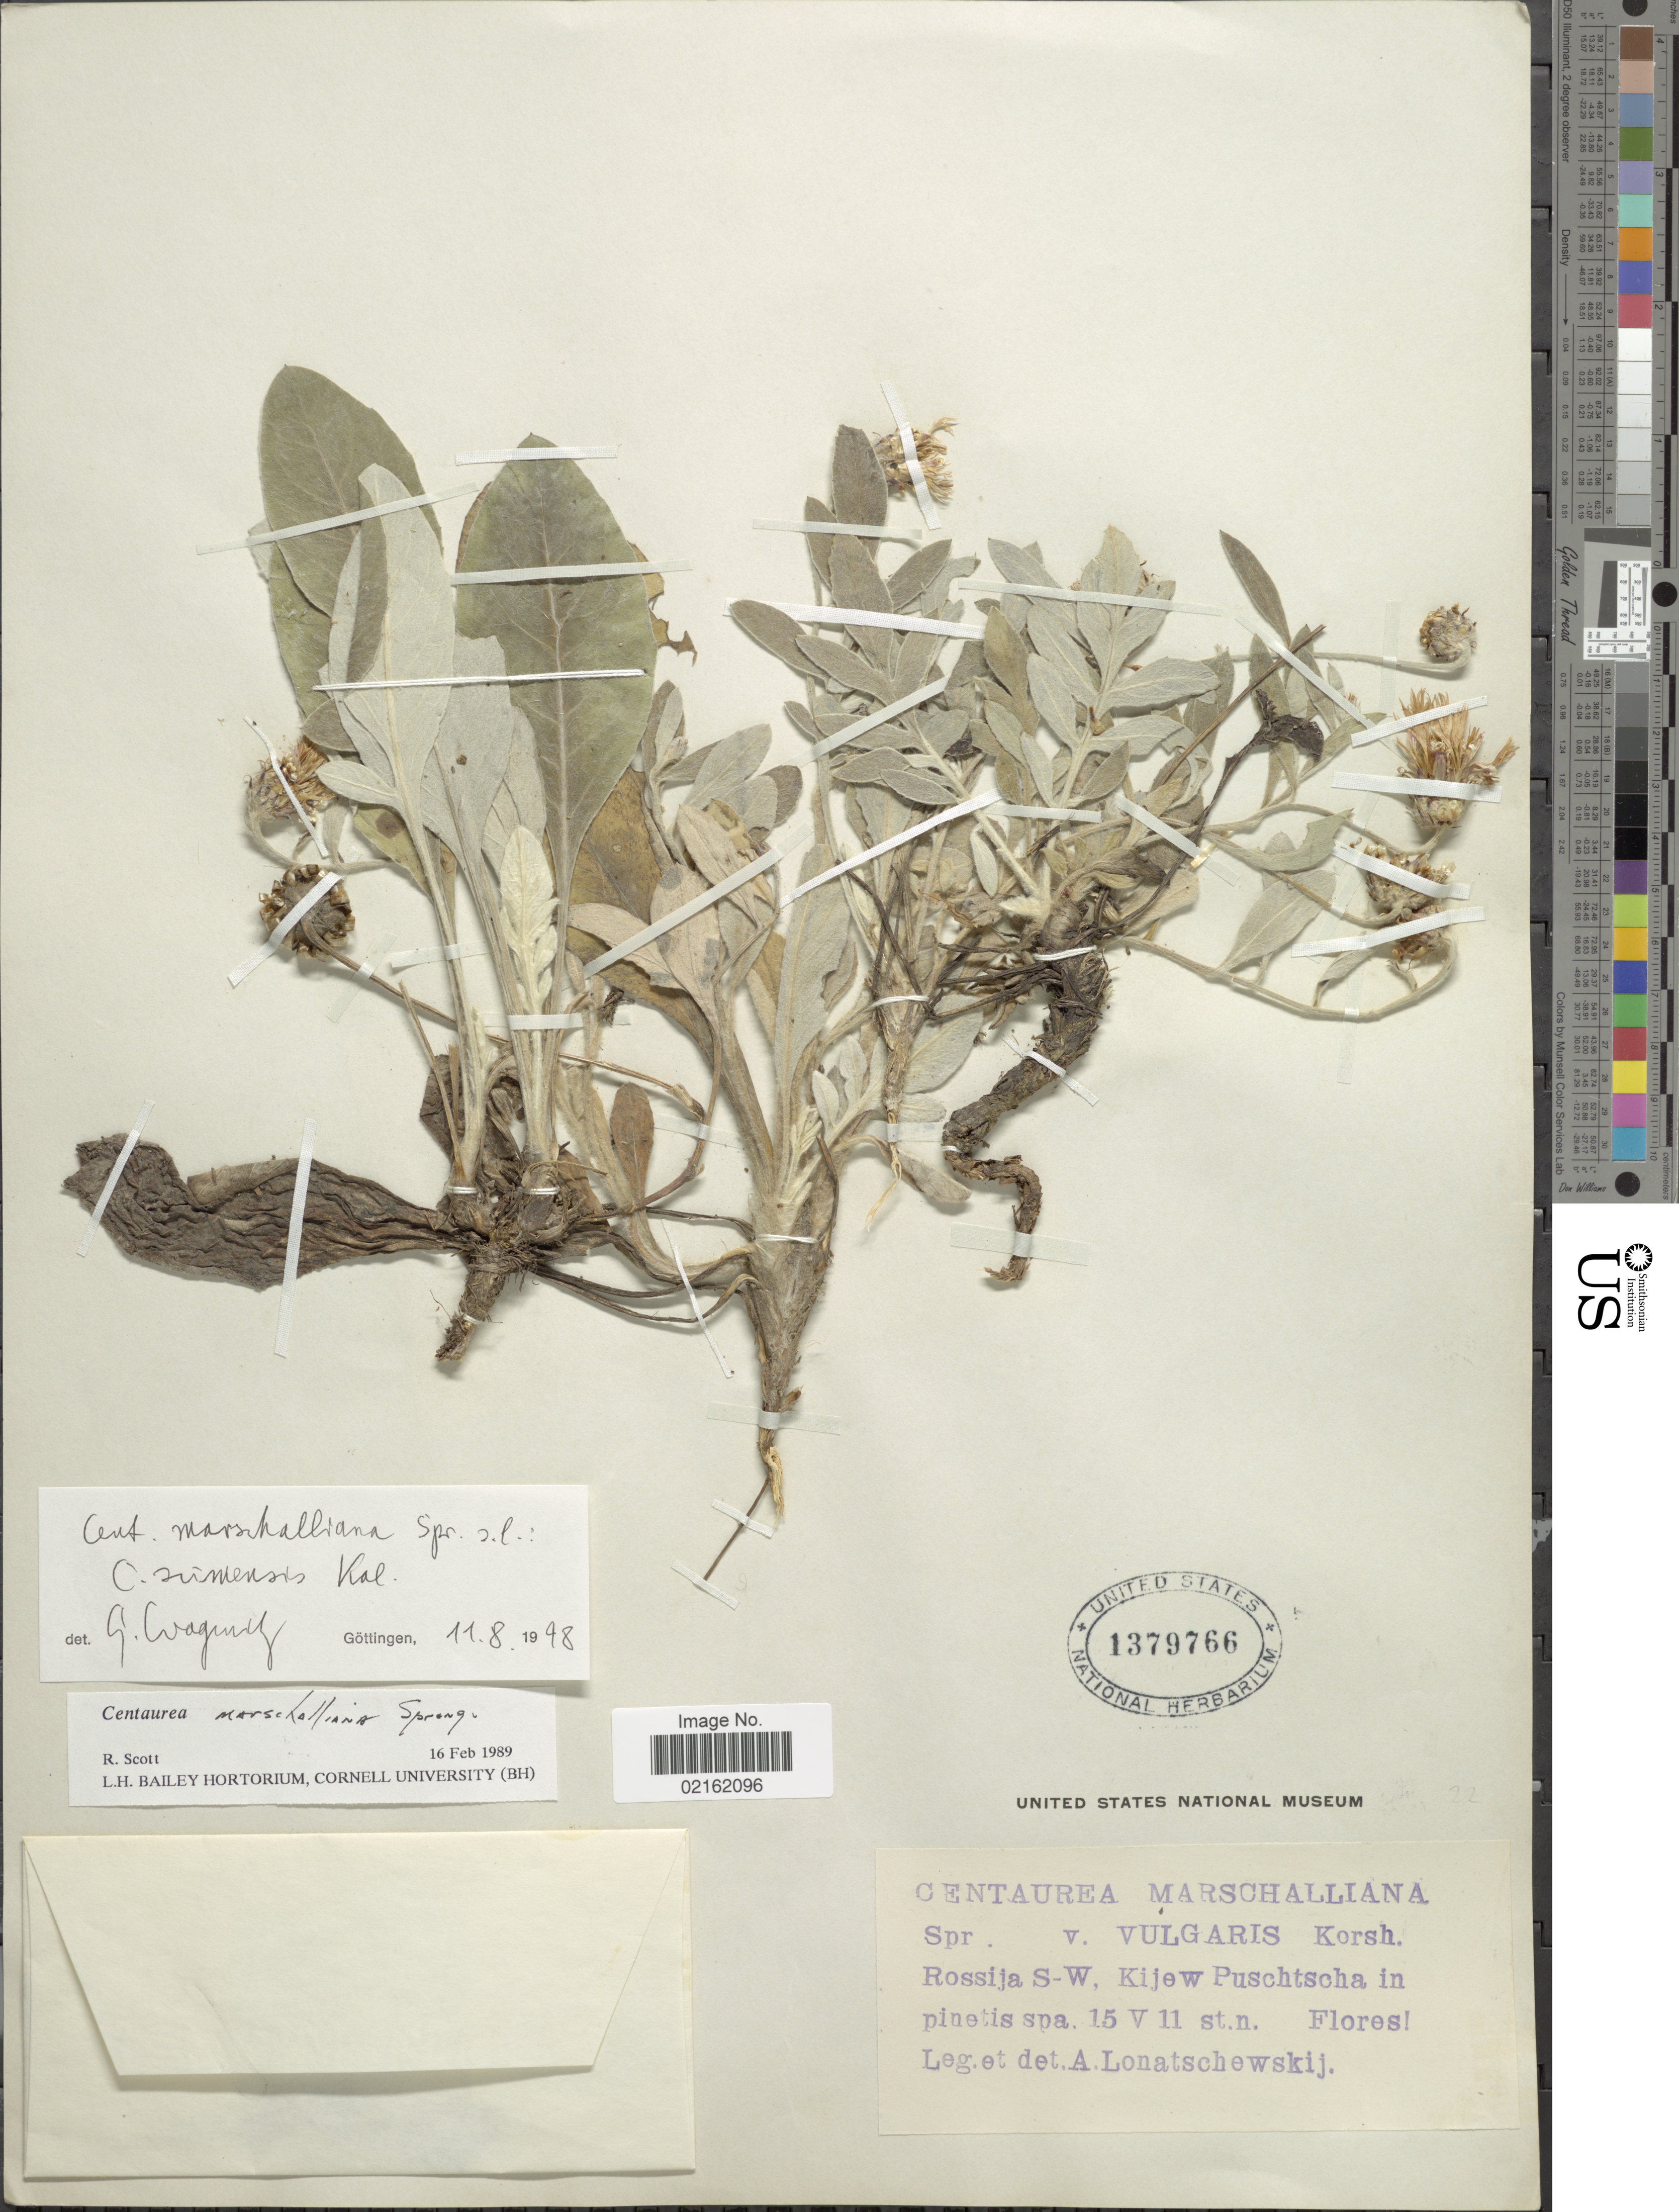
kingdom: Plantae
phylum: Tracheophyta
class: Magnoliopsida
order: Asterales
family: Asteraceae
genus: Psephellus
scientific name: Psephellus marschallianus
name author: (A. Spreng.) K. Koch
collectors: A. Lonatschewskij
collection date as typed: Transcribed d/m/y: 15/5/11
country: Ukraine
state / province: Kiev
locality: Rossija S-W, Kijew Puschtscha in pinetis spa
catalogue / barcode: US 1379766